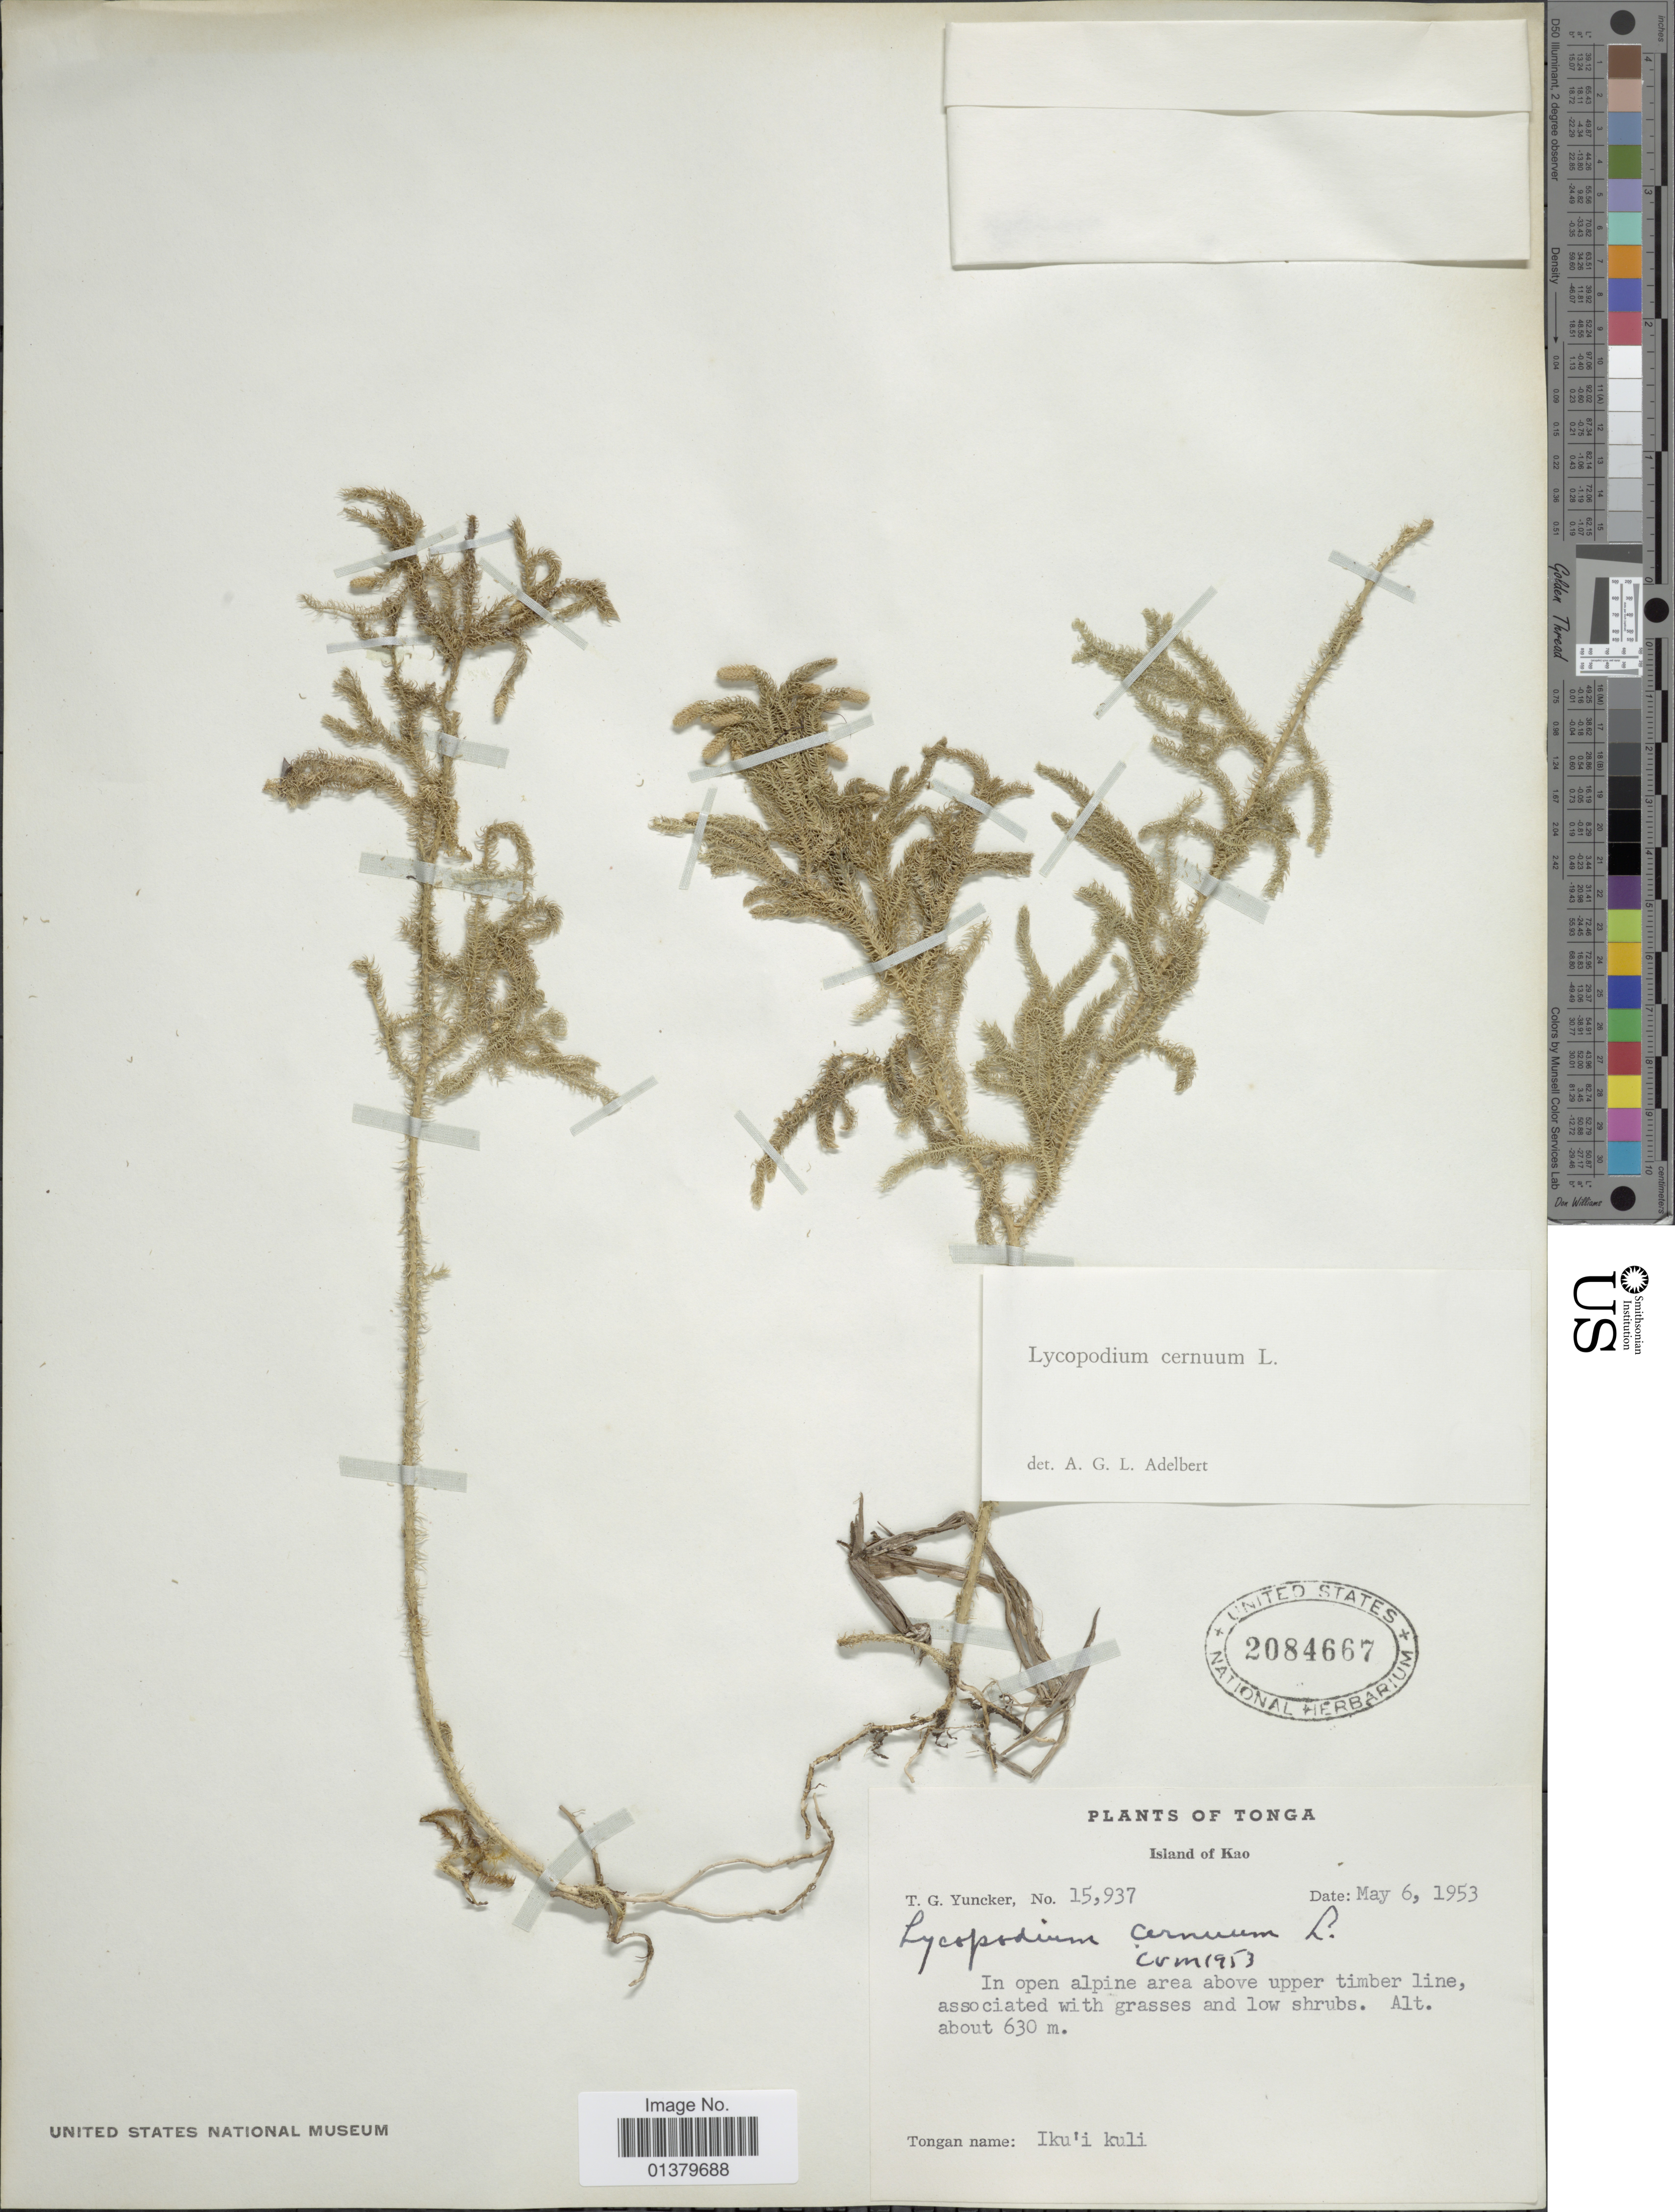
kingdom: Plantae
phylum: Tracheophyta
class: Lycopodiopsida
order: Lycopodiales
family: Lycopodiaceae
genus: Palhinhaea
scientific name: Palhinhaea cernua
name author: (L.) Vasc. & Franco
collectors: T. G. Yuncker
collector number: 15937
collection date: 1953-05-06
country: Tonga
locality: Island of Kao.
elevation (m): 630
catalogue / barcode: US 2084667